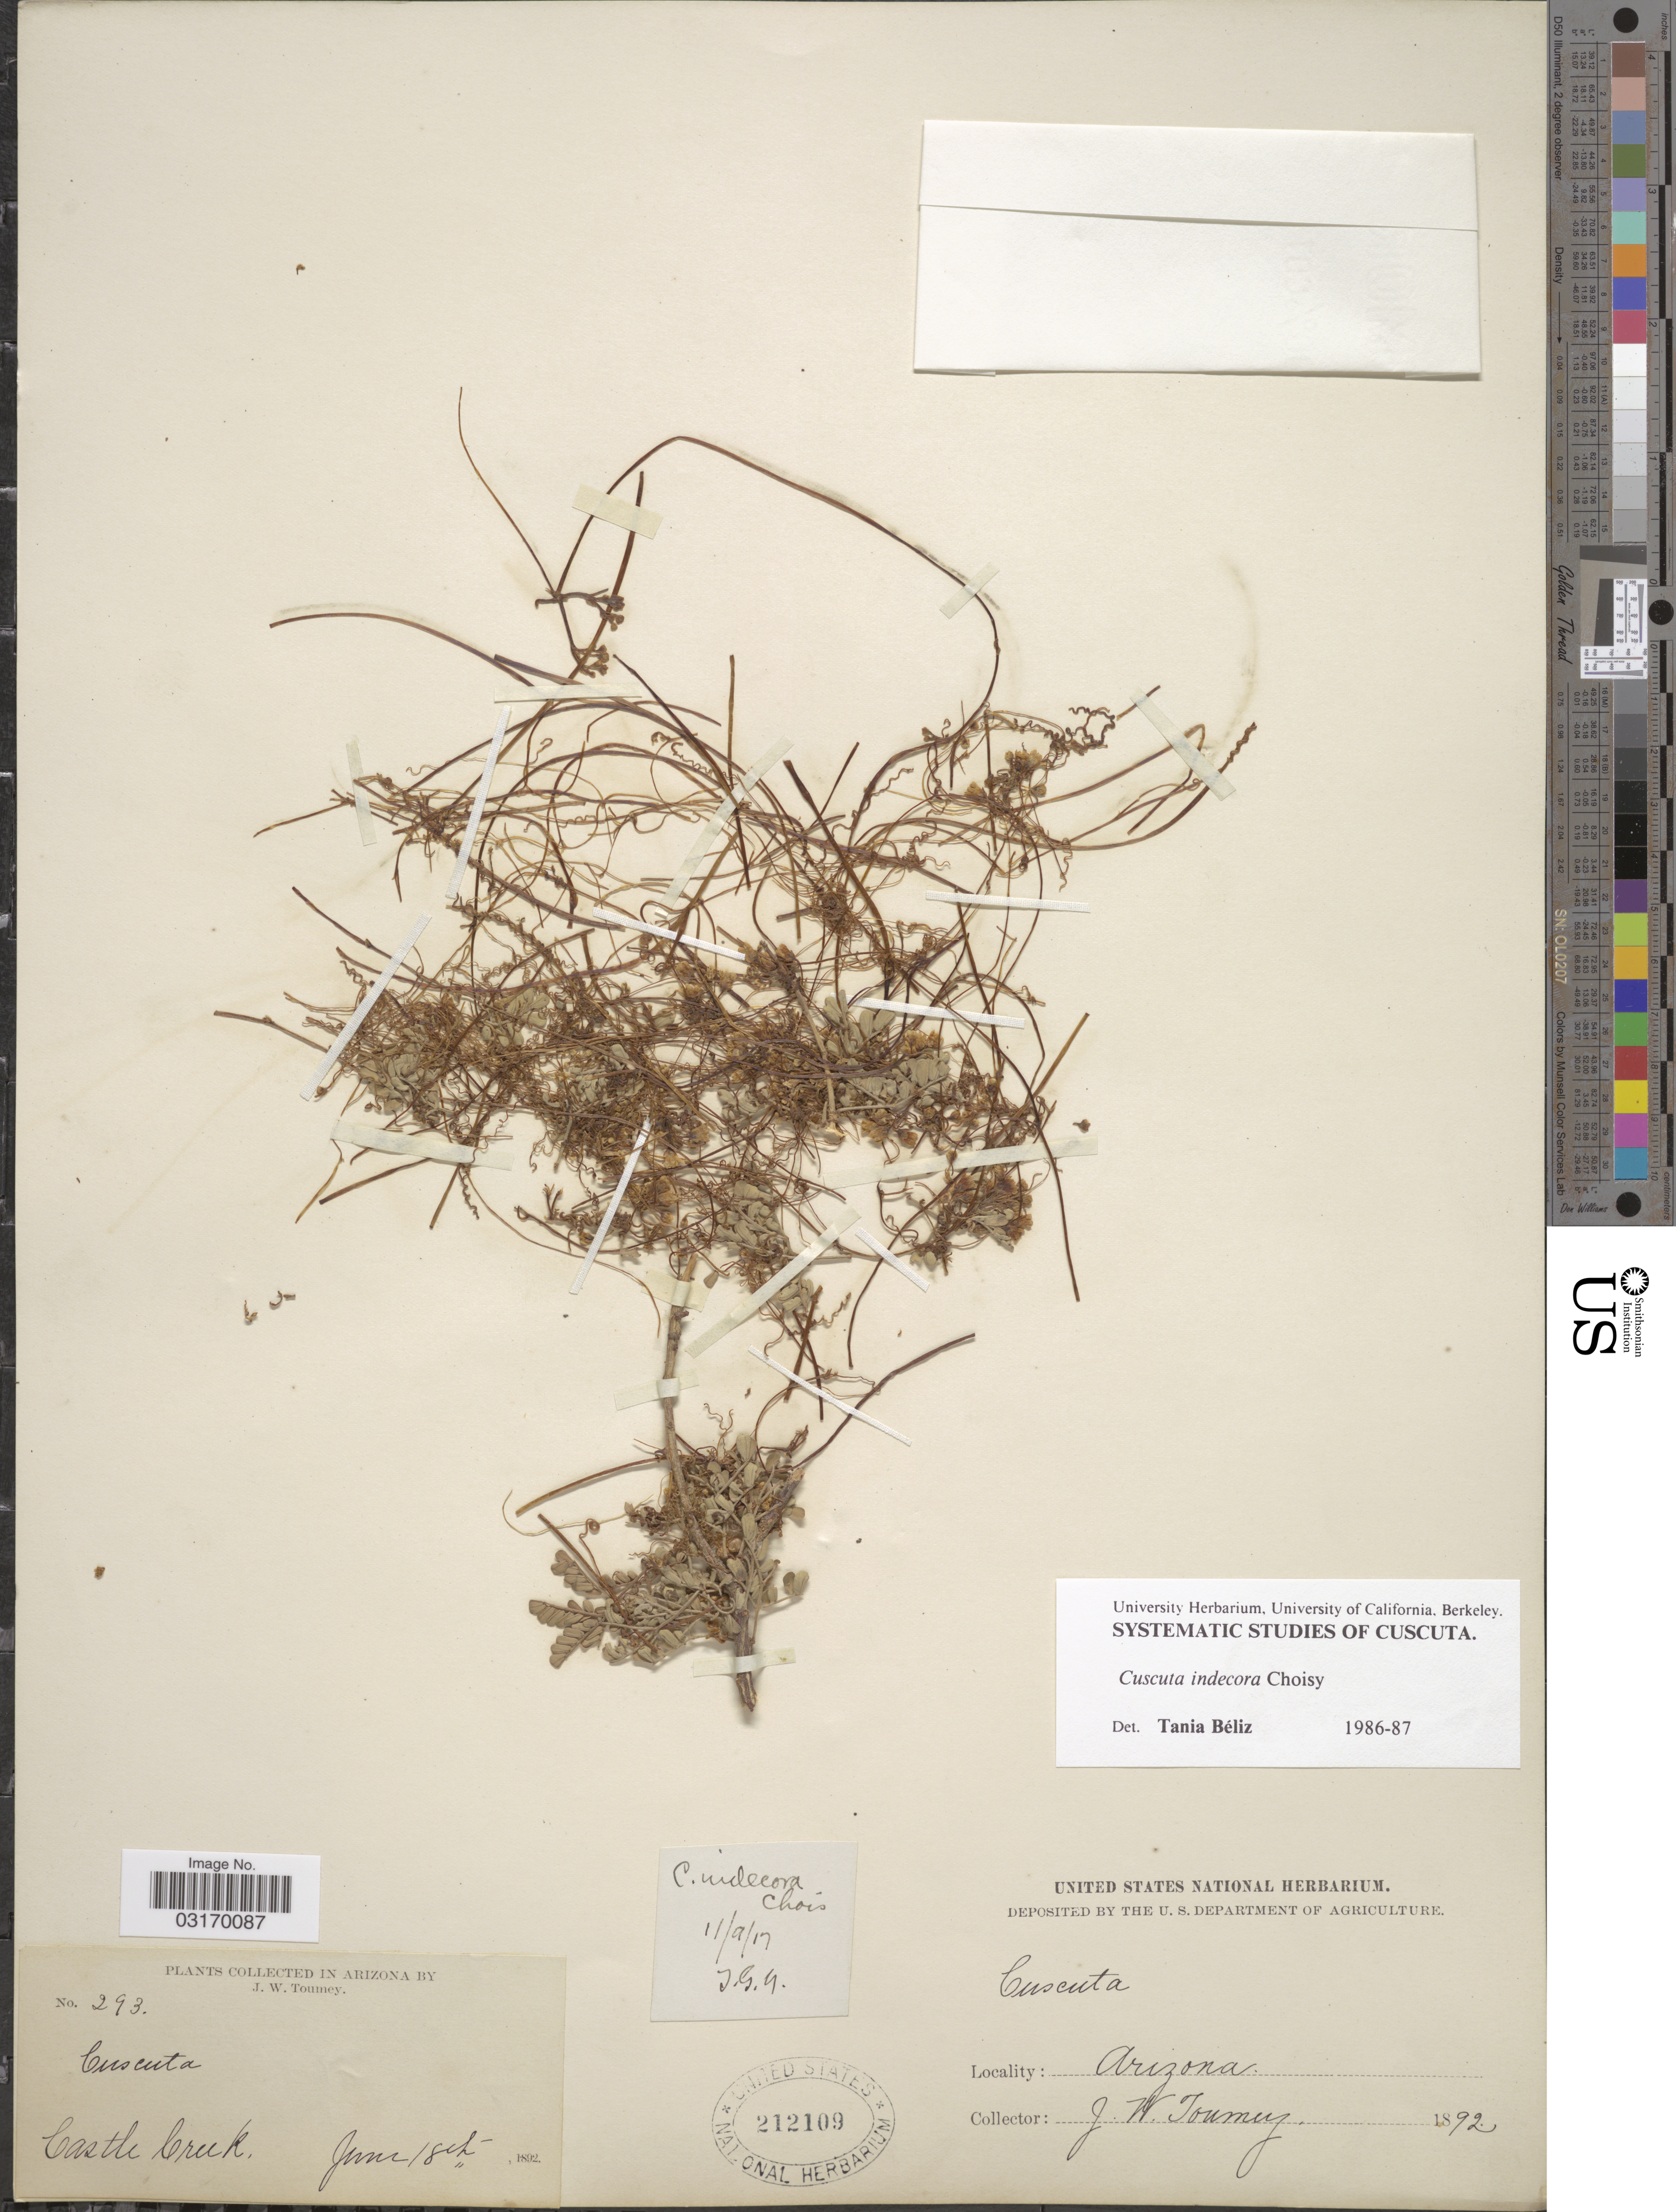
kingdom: Plantae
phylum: Tracheophyta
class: Magnoliopsida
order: Solanales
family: Convolvulaceae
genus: Cuscuta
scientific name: Cuscuta indecora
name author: Choisy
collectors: J. W. Toumey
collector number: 293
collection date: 1892-06-18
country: United States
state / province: Arizona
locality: Castle Creek.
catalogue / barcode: US 212109